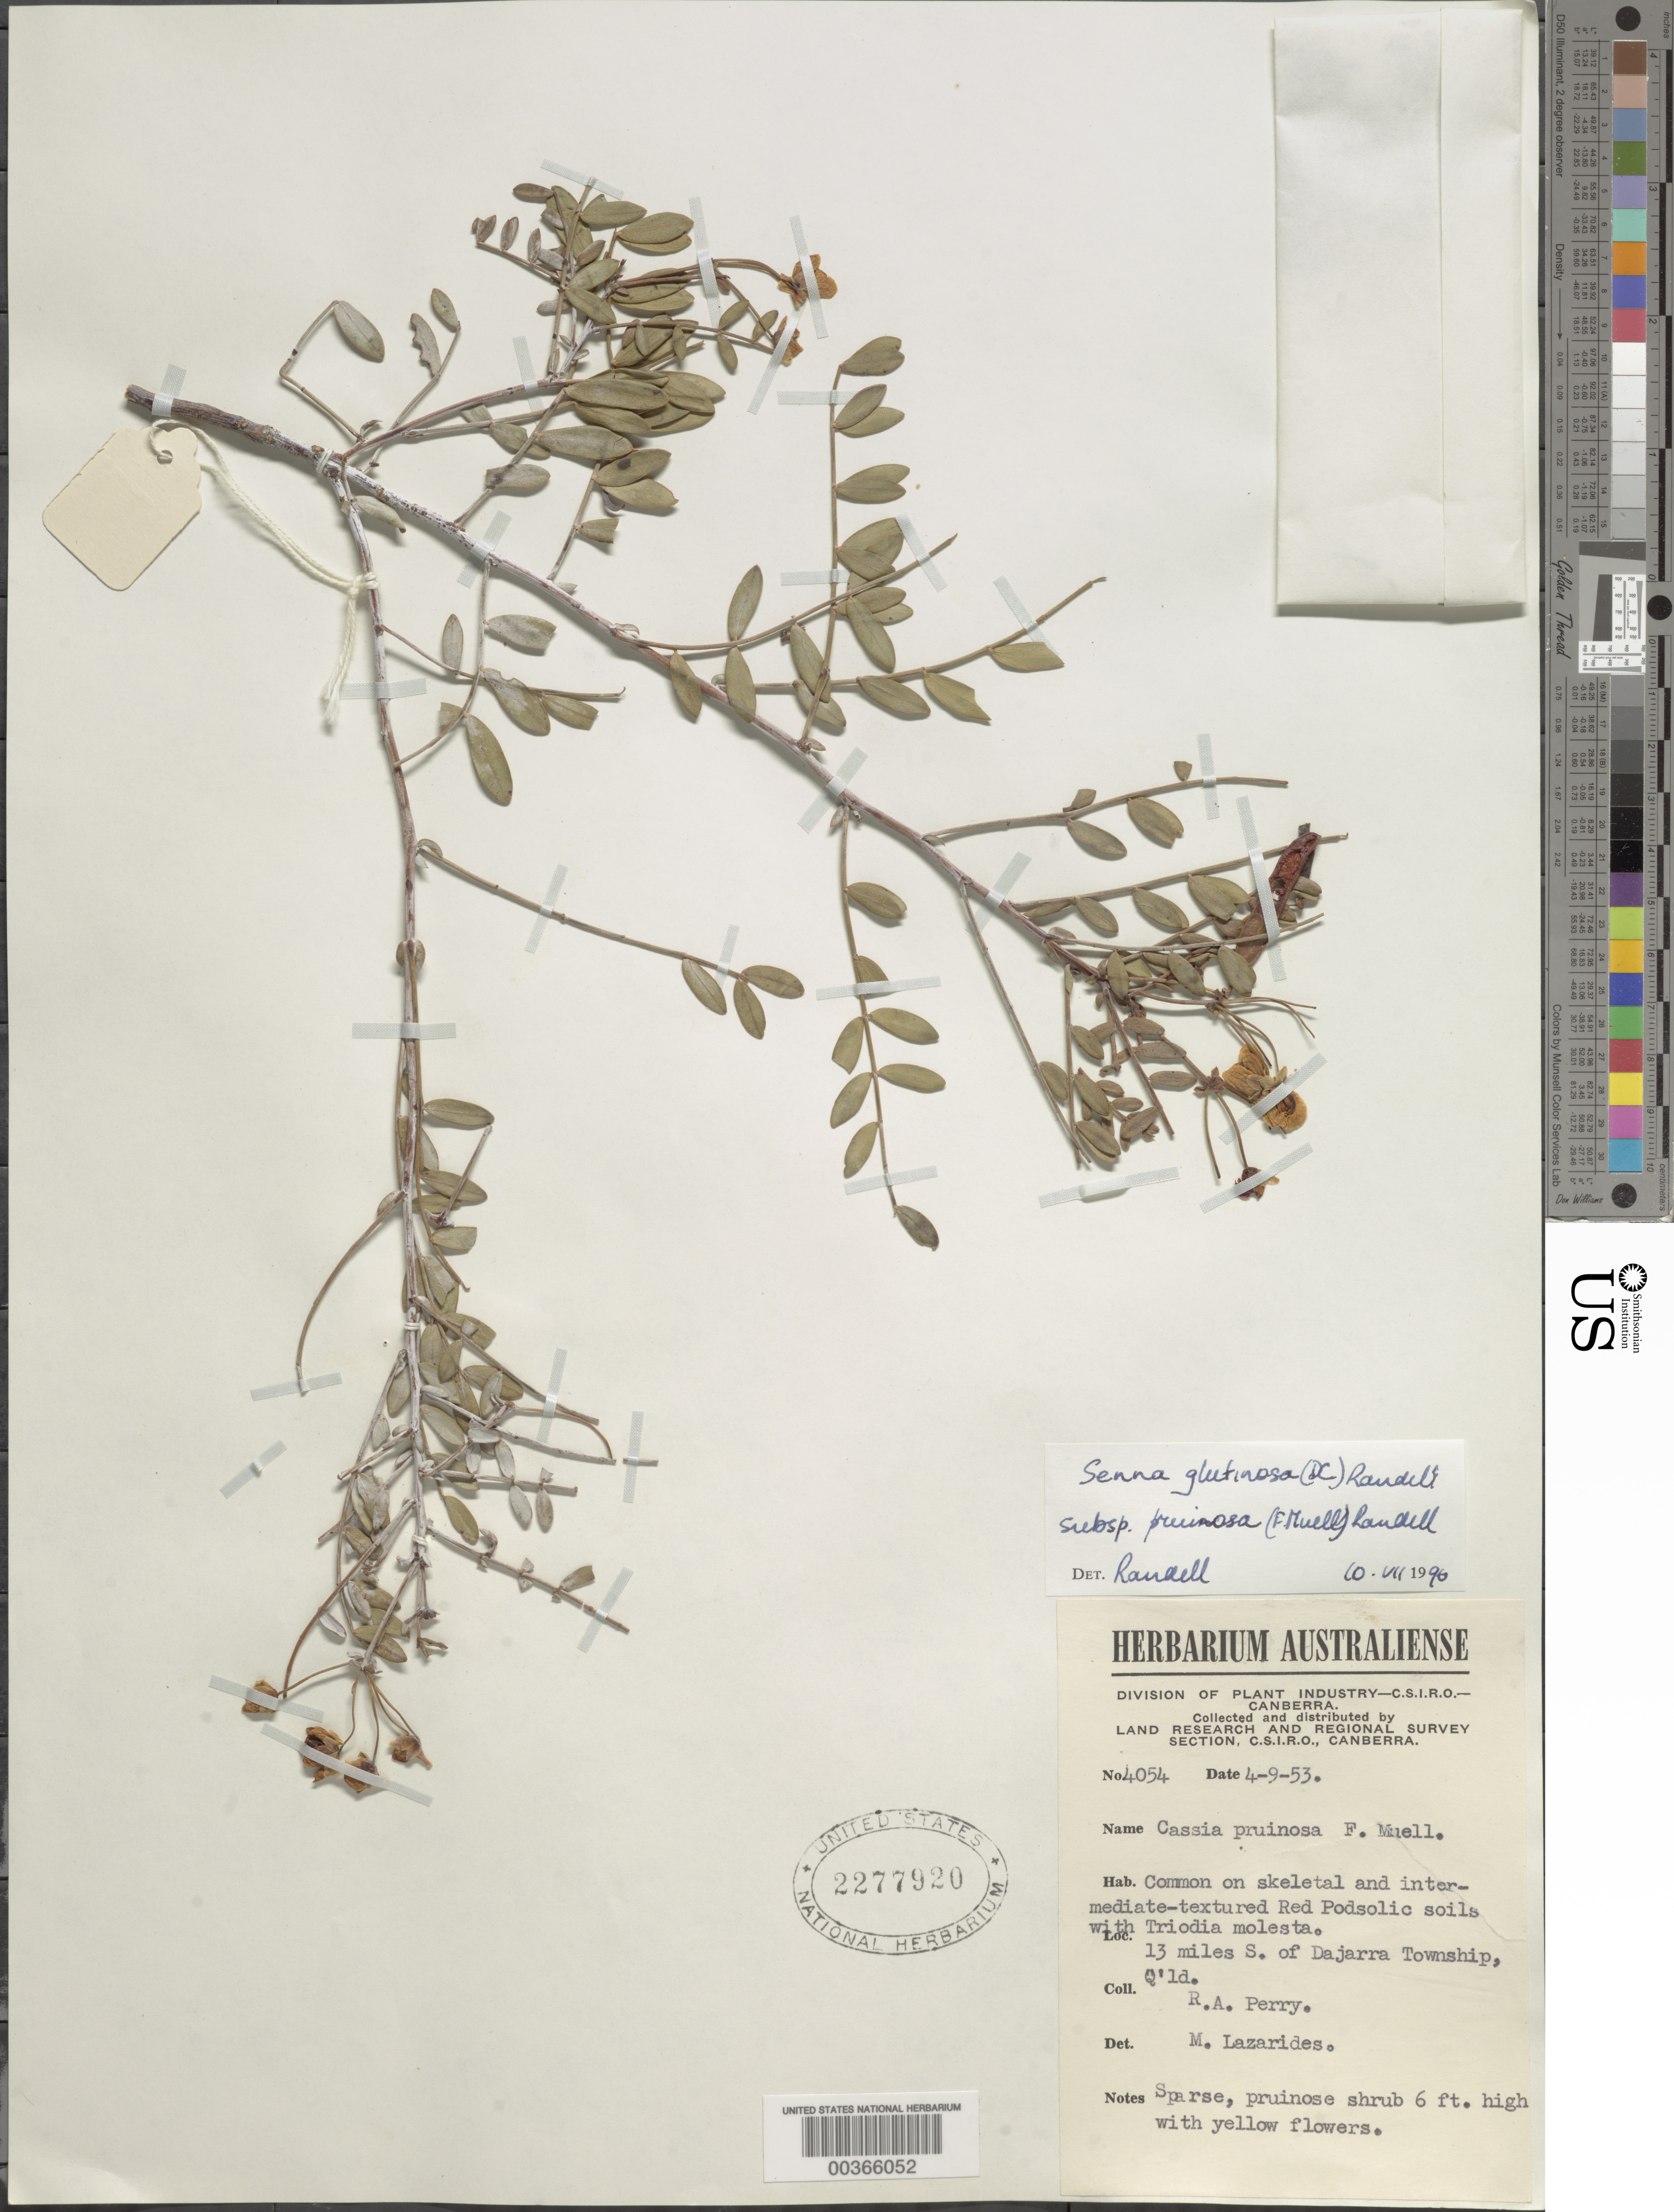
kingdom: Plantae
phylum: Tracheophyta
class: Magnoliopsida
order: Fabales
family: Fabaceae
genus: Senna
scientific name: Senna glutinosa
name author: (DC.) Randell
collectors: Perry, R. A.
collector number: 4054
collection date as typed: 04 Sep 1953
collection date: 1953-09-04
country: Australia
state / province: Queensland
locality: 13 mi s of dajarra township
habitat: On skeletal and intermediate textured red podsolic soils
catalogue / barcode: US 2277920